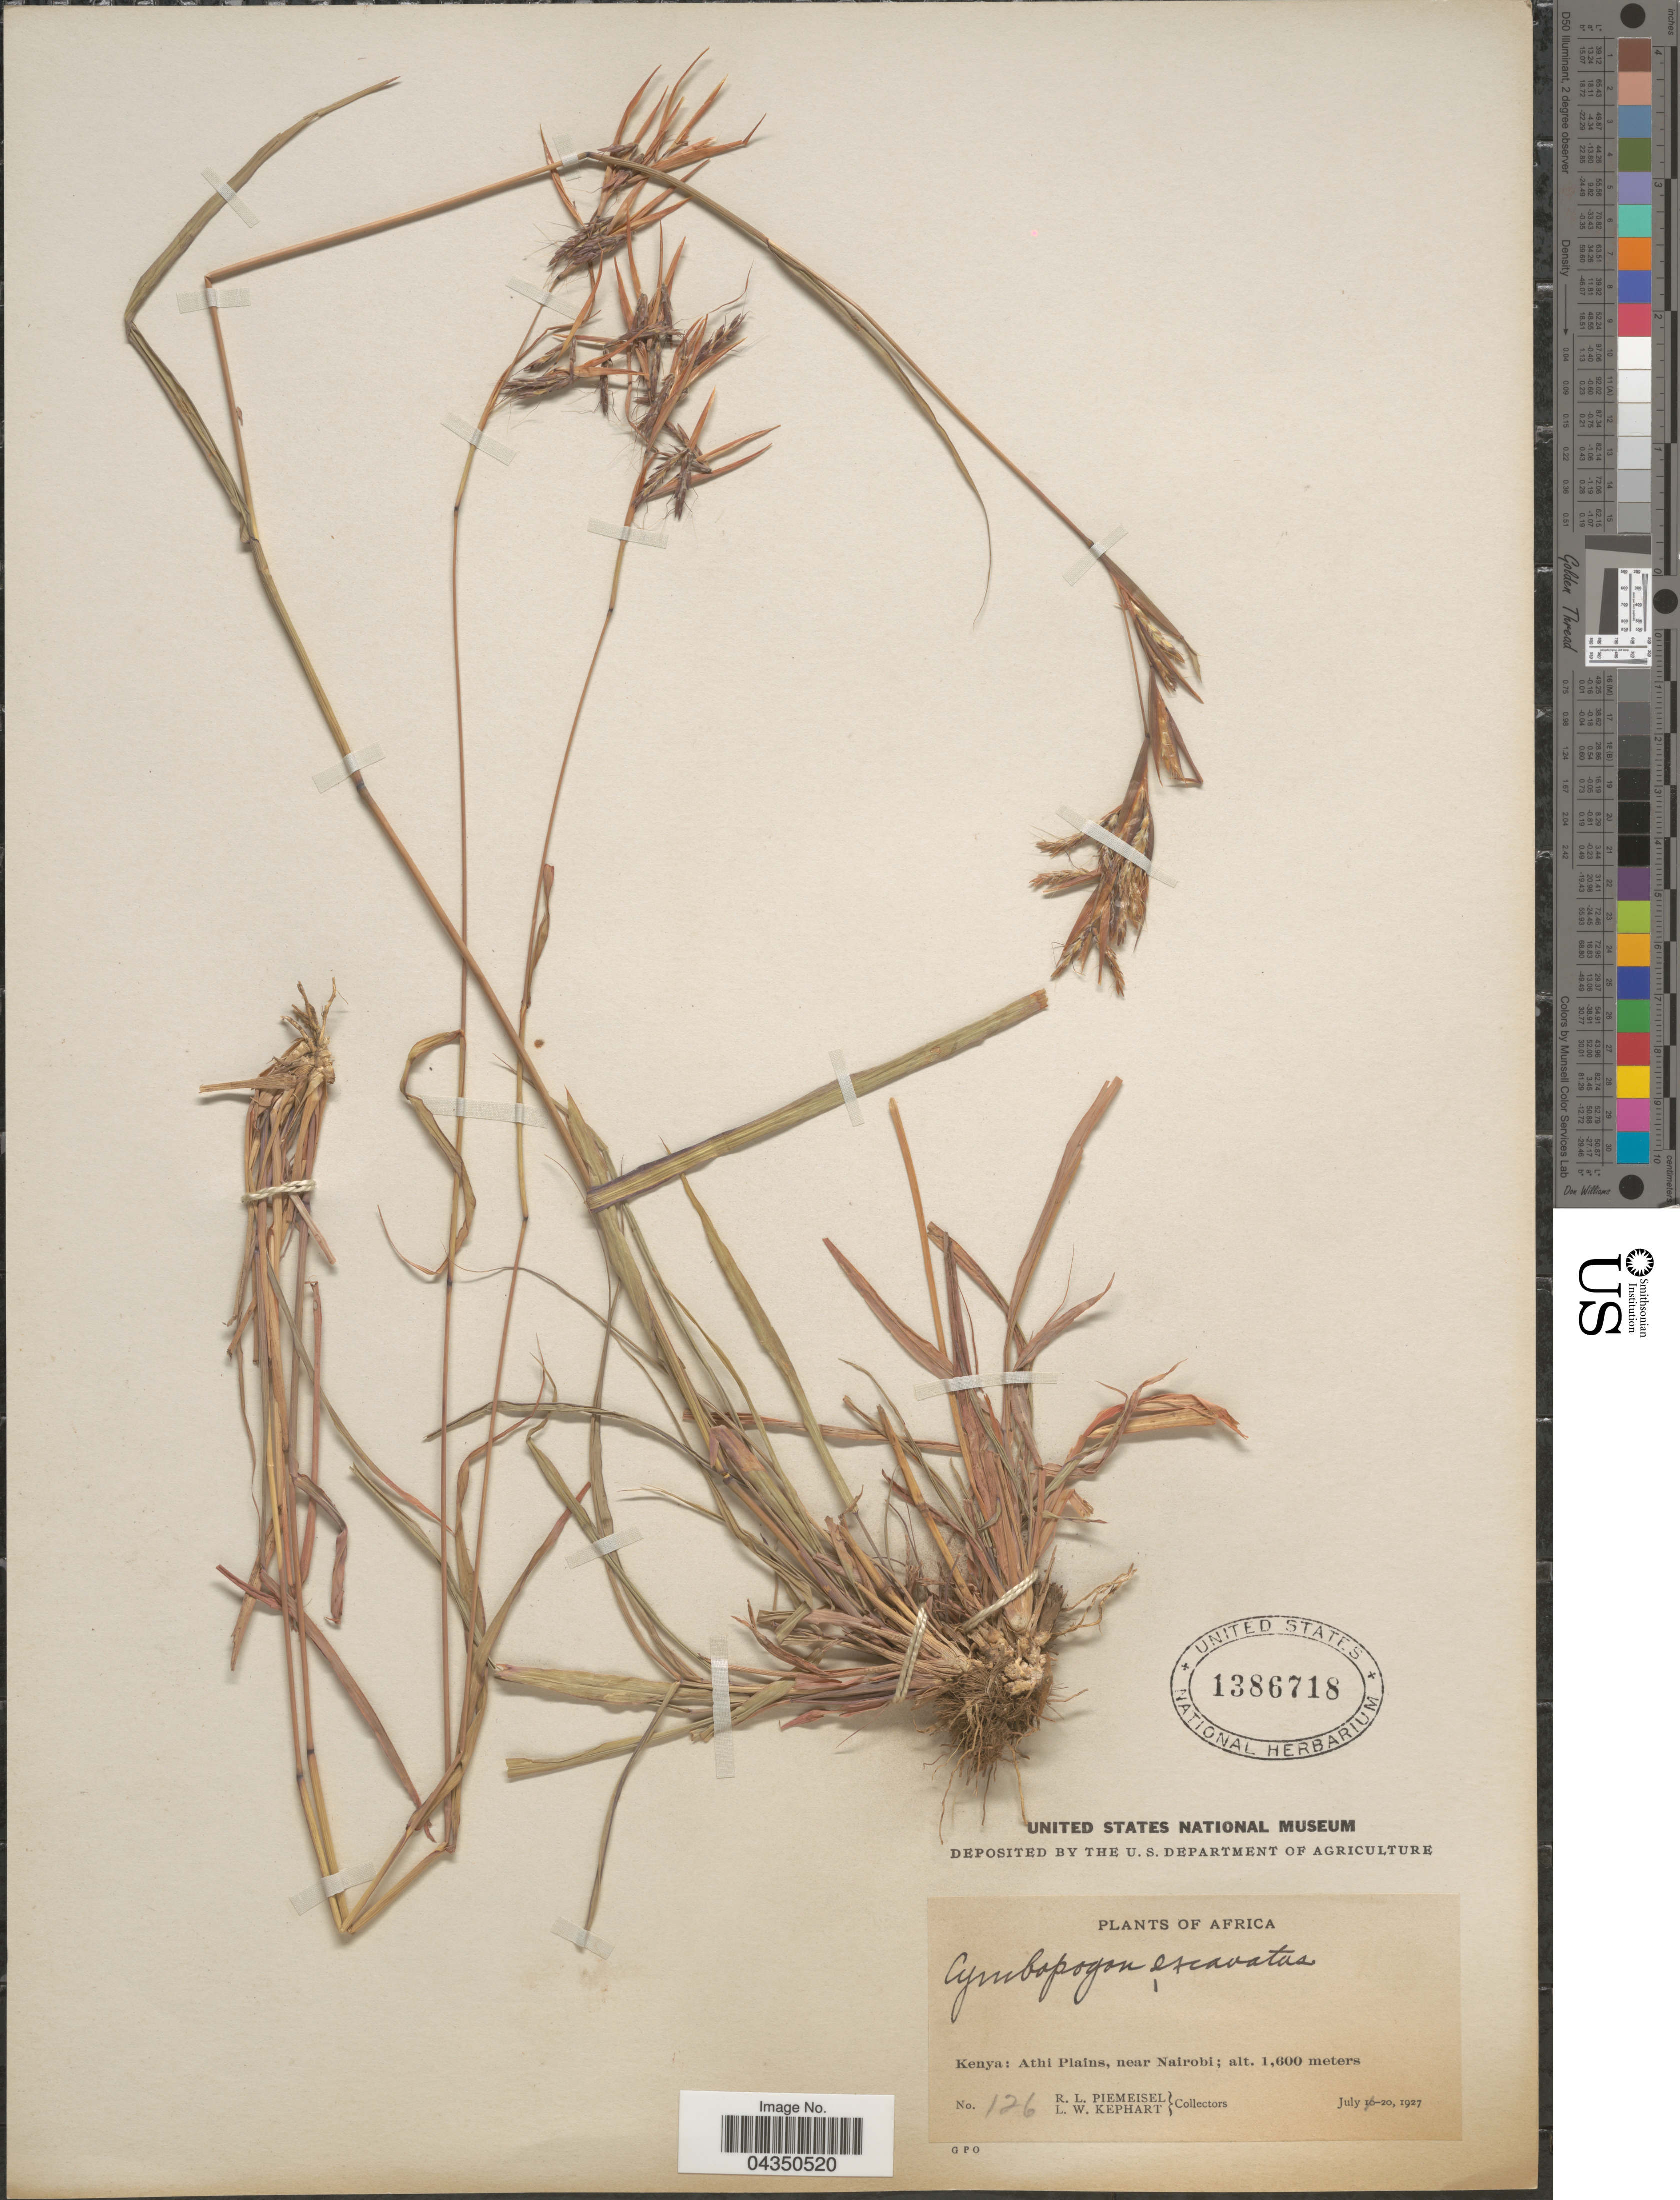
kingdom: Plantae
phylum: Tracheophyta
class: Liliopsida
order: Poales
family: Poaceae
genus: Cymbopogon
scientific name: Cymbopogon caesius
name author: (Nees ex Hook. & Arn.) Stapf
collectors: R. L. Piemeisel & L. W. Kephart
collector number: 126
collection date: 1927-07-20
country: Kenya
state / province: Nairobi Area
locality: Athi Plains, near Nairobi.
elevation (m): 1600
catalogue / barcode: US 1386718